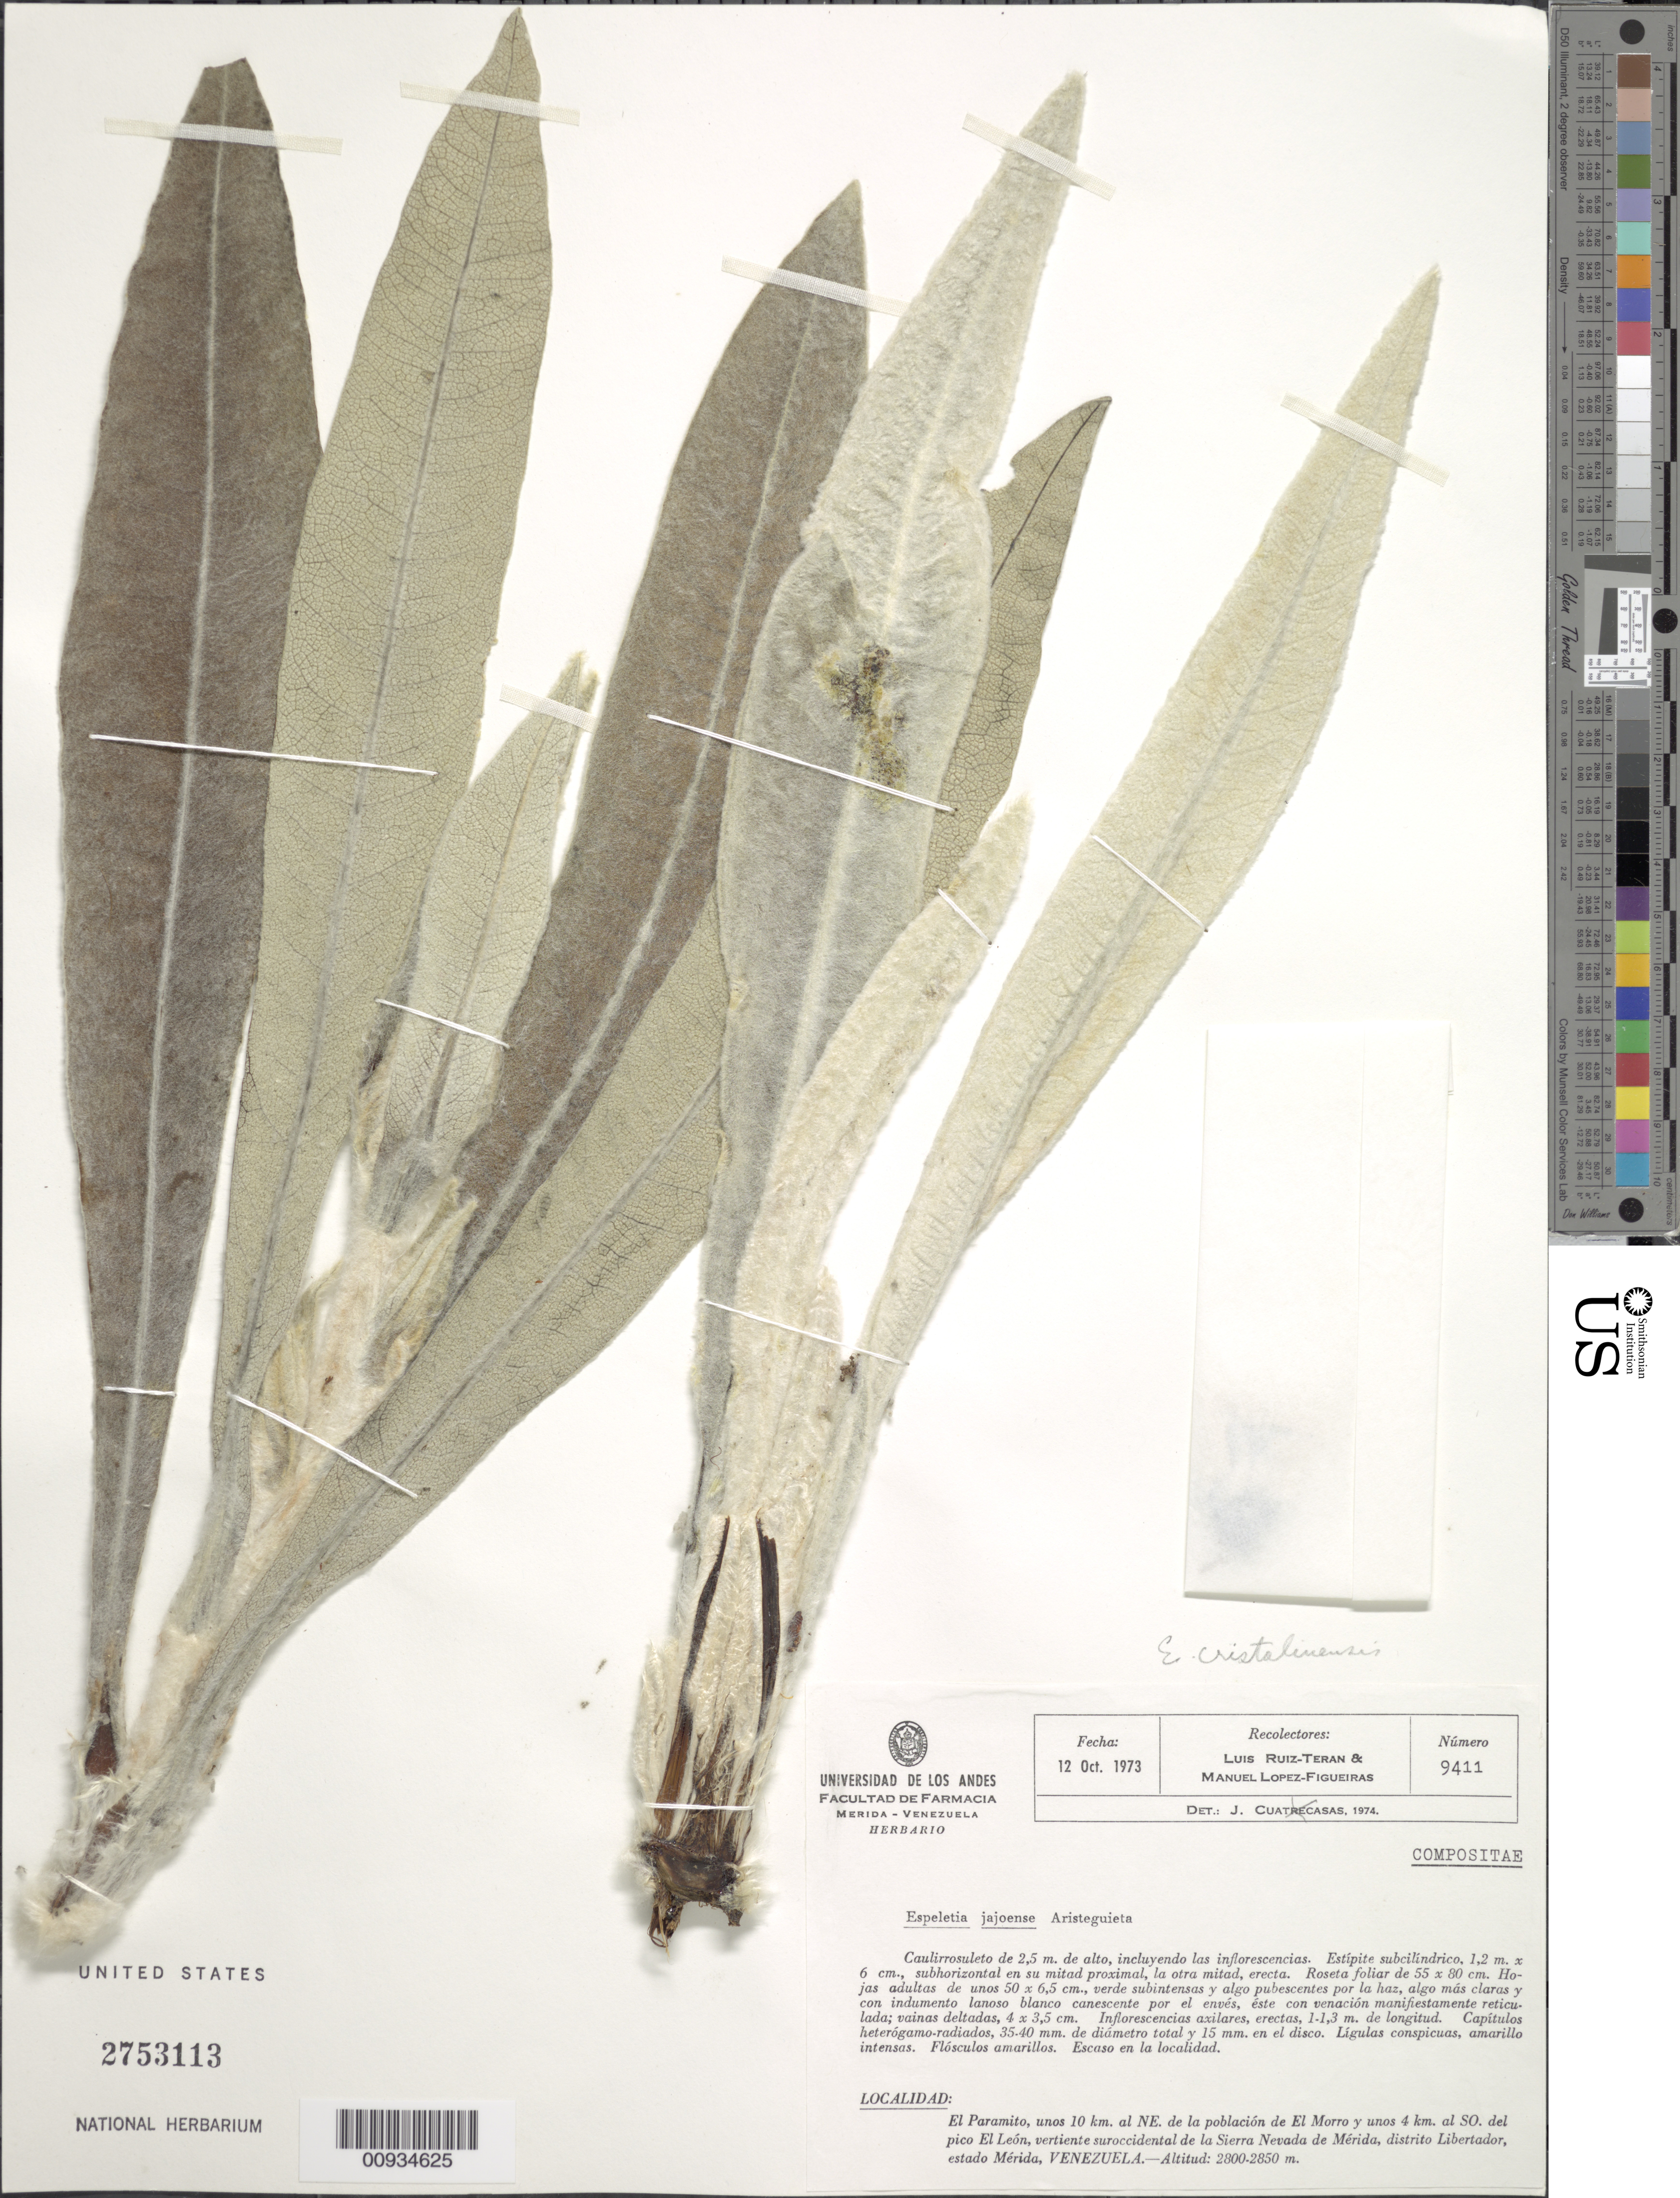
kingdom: Plantae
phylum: Tracheophyta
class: Magnoliopsida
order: Asterales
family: Asteraceae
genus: Espeletiopsis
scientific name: Espeletiopsis cristalinensis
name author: (Cuatrec.) Cuatrec.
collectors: L. E. Ruíz-Terán & M. López Figueiras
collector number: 9411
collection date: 1973-10-12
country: Venezuela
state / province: Mérida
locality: El Paramito, unos 10 km. al NE. de la poblacion de El Morro y unos 4 km. al SO. del pico El Leon, vertiente suroccidental de la Sierra Nevada de Merida, distrito Libertador, estado Merida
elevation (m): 2800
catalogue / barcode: US 2753113